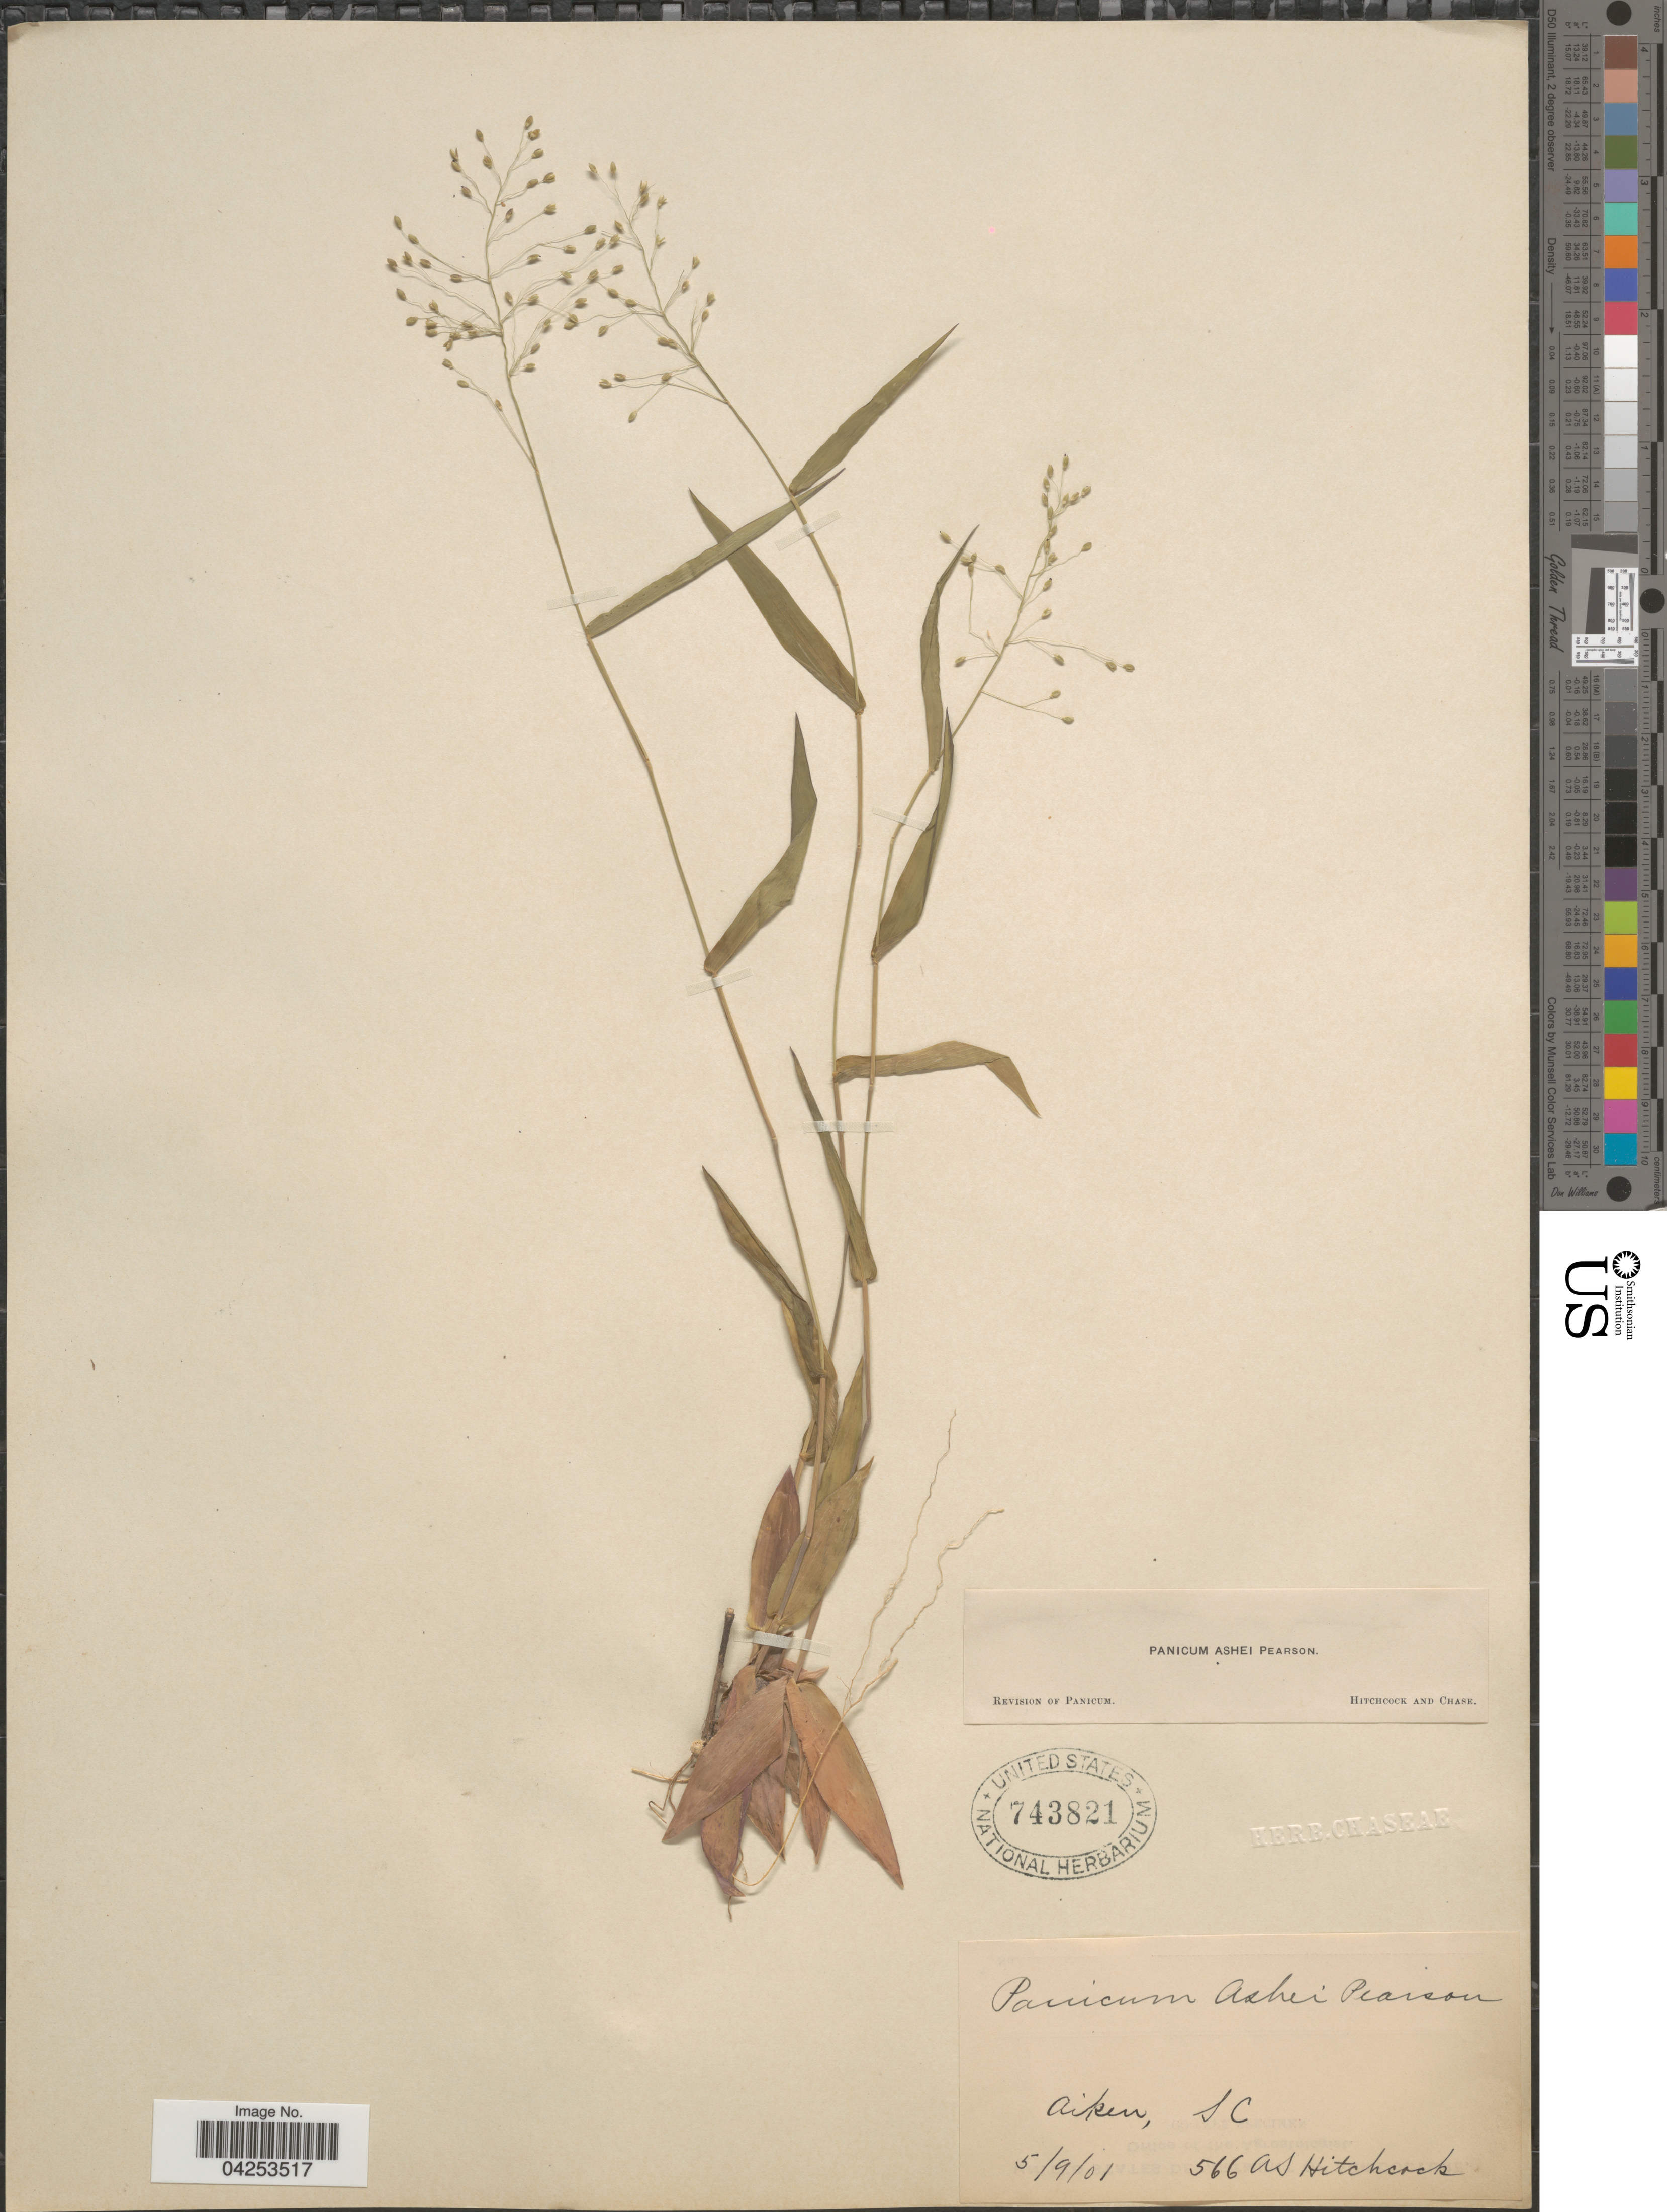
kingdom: Plantae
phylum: Tracheophyta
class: Liliopsida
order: Poales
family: Poaceae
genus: Dichanthelium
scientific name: Dichanthelium commutatum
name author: (Schult.) Gould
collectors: A. S. Hitchcock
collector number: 566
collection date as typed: Transcribed d/m/y: 9/5/1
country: United States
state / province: South Carolina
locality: Aiken.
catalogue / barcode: US 743821